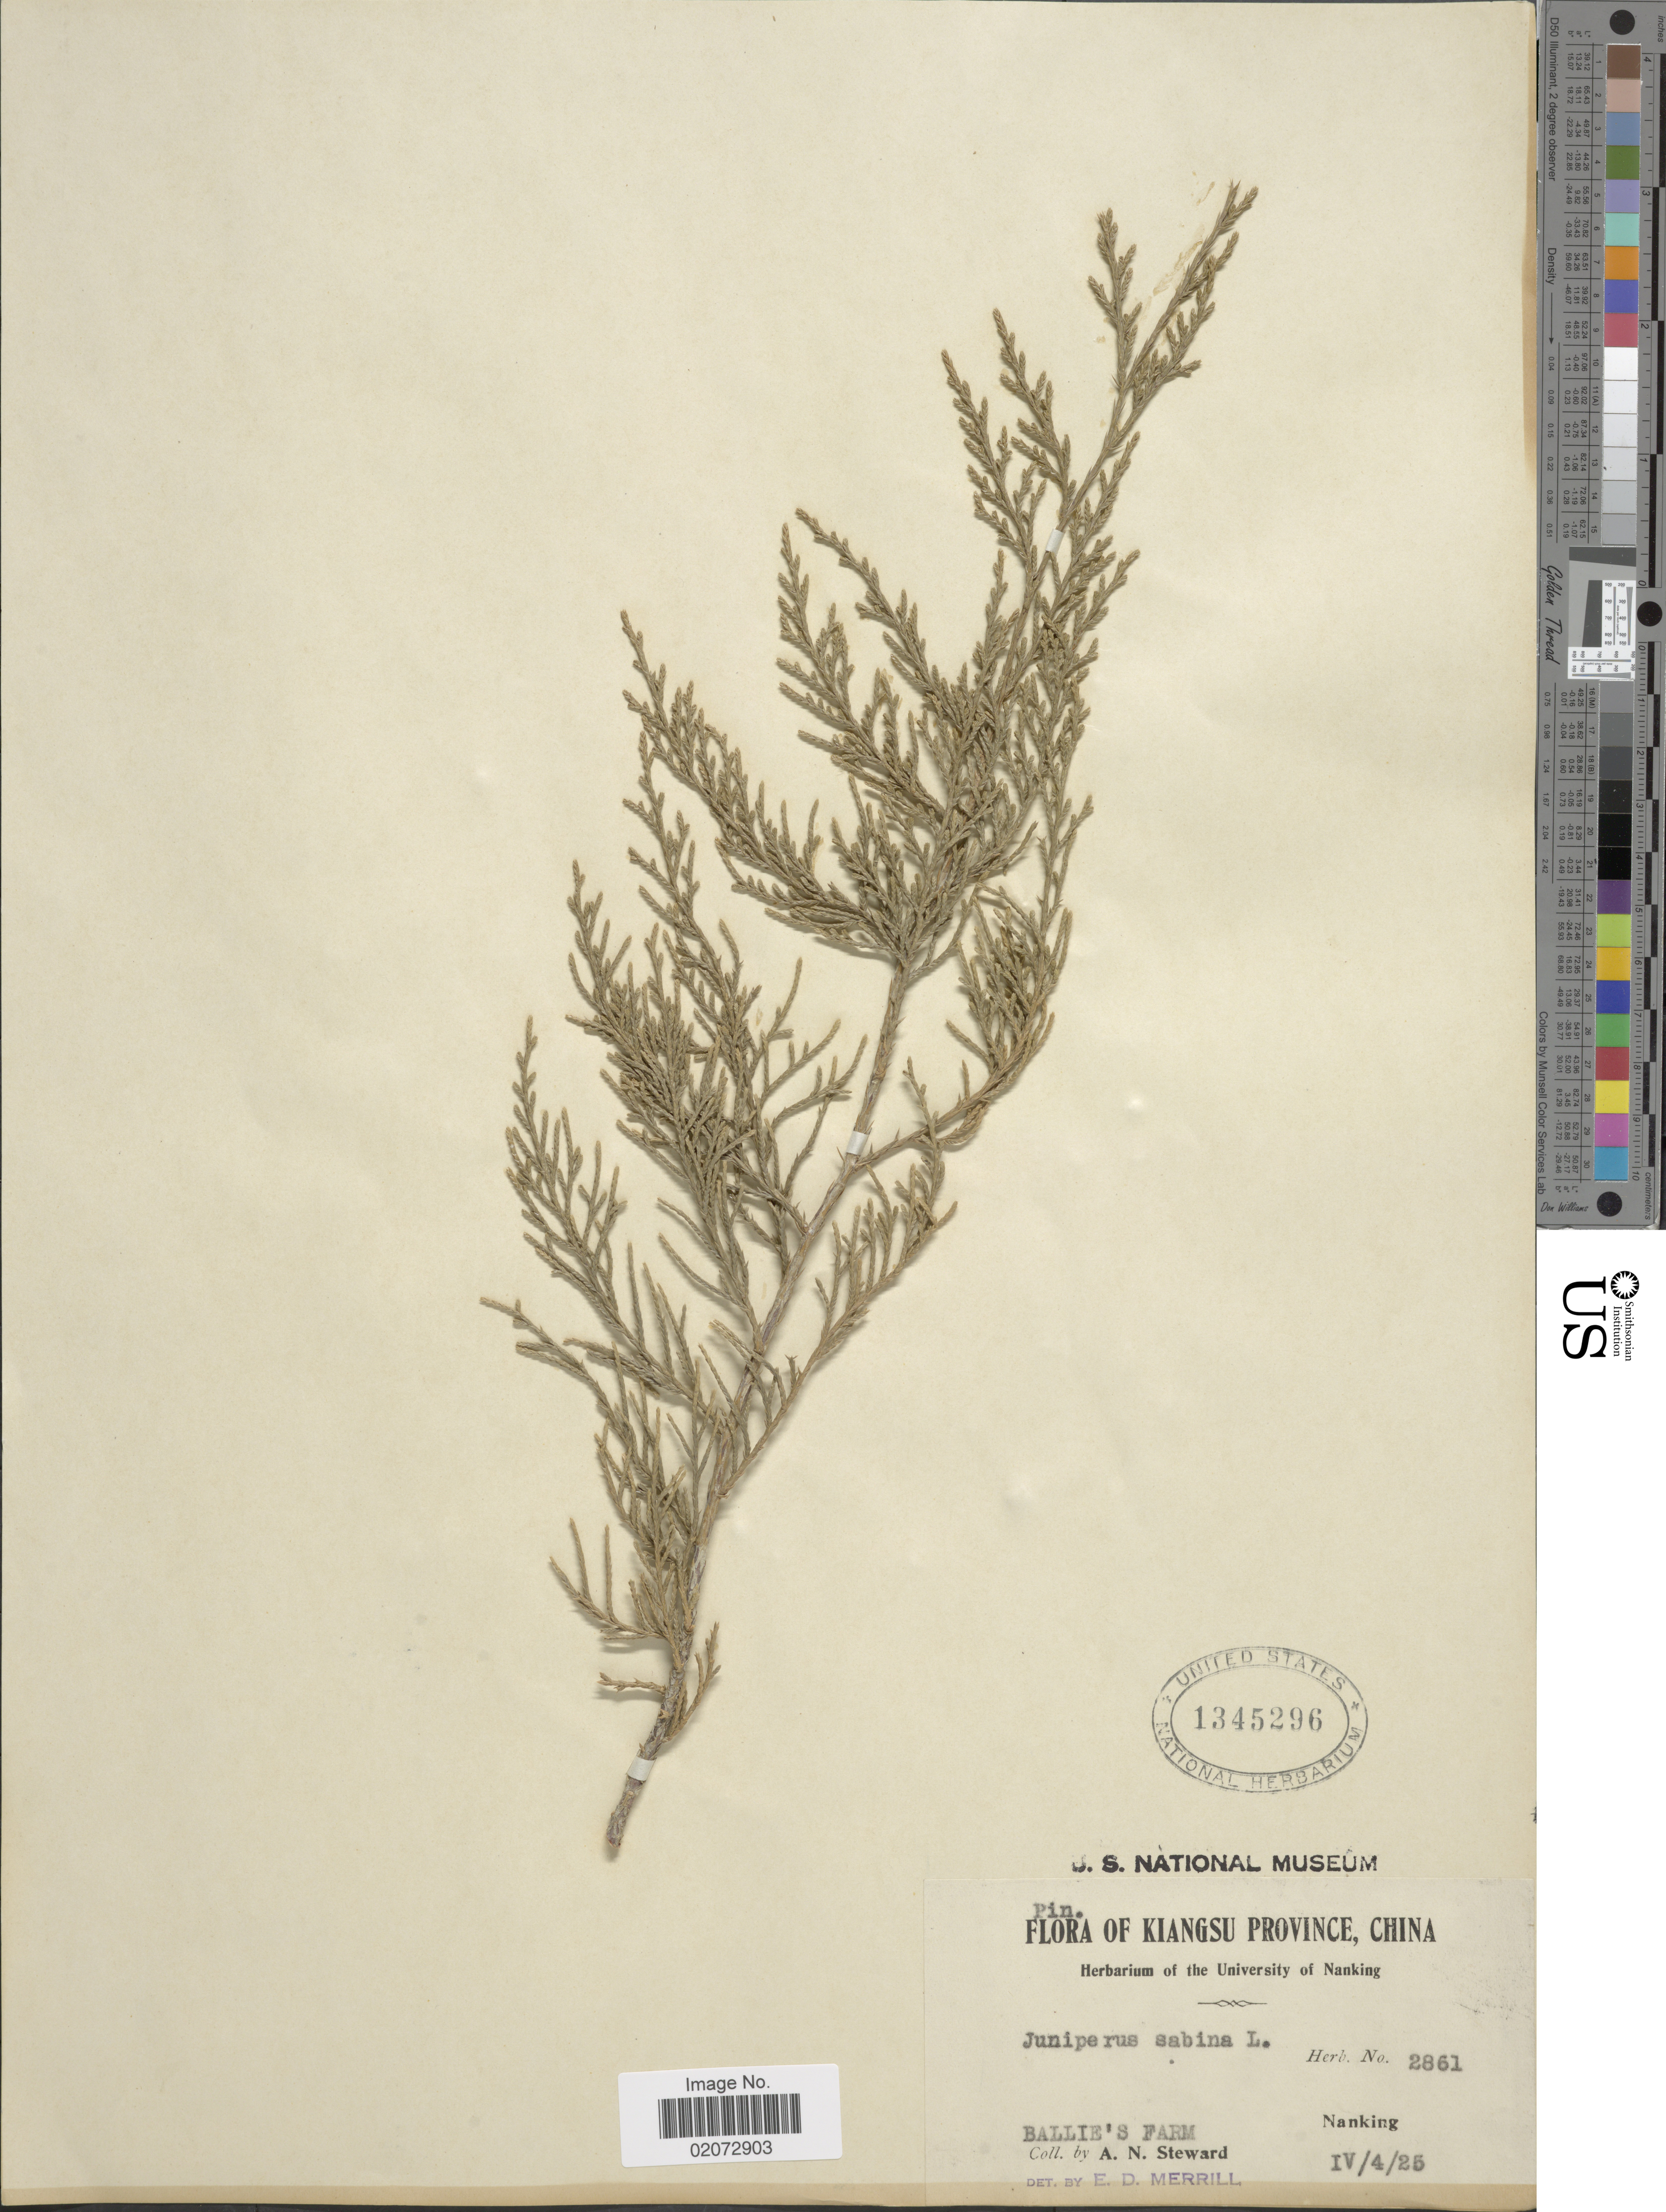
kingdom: Plantae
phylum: Tracheophyta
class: Pinopsida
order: Pinales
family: Cupressaceae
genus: Juniperus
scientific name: Juniperus sabina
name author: L.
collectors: A. N. Steward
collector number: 2861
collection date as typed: Transcribed d/m/y: 4/4/25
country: China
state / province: Jiangsu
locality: Kiangsu Province, China, Ballie's Farm. nanking.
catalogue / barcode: US 1345296